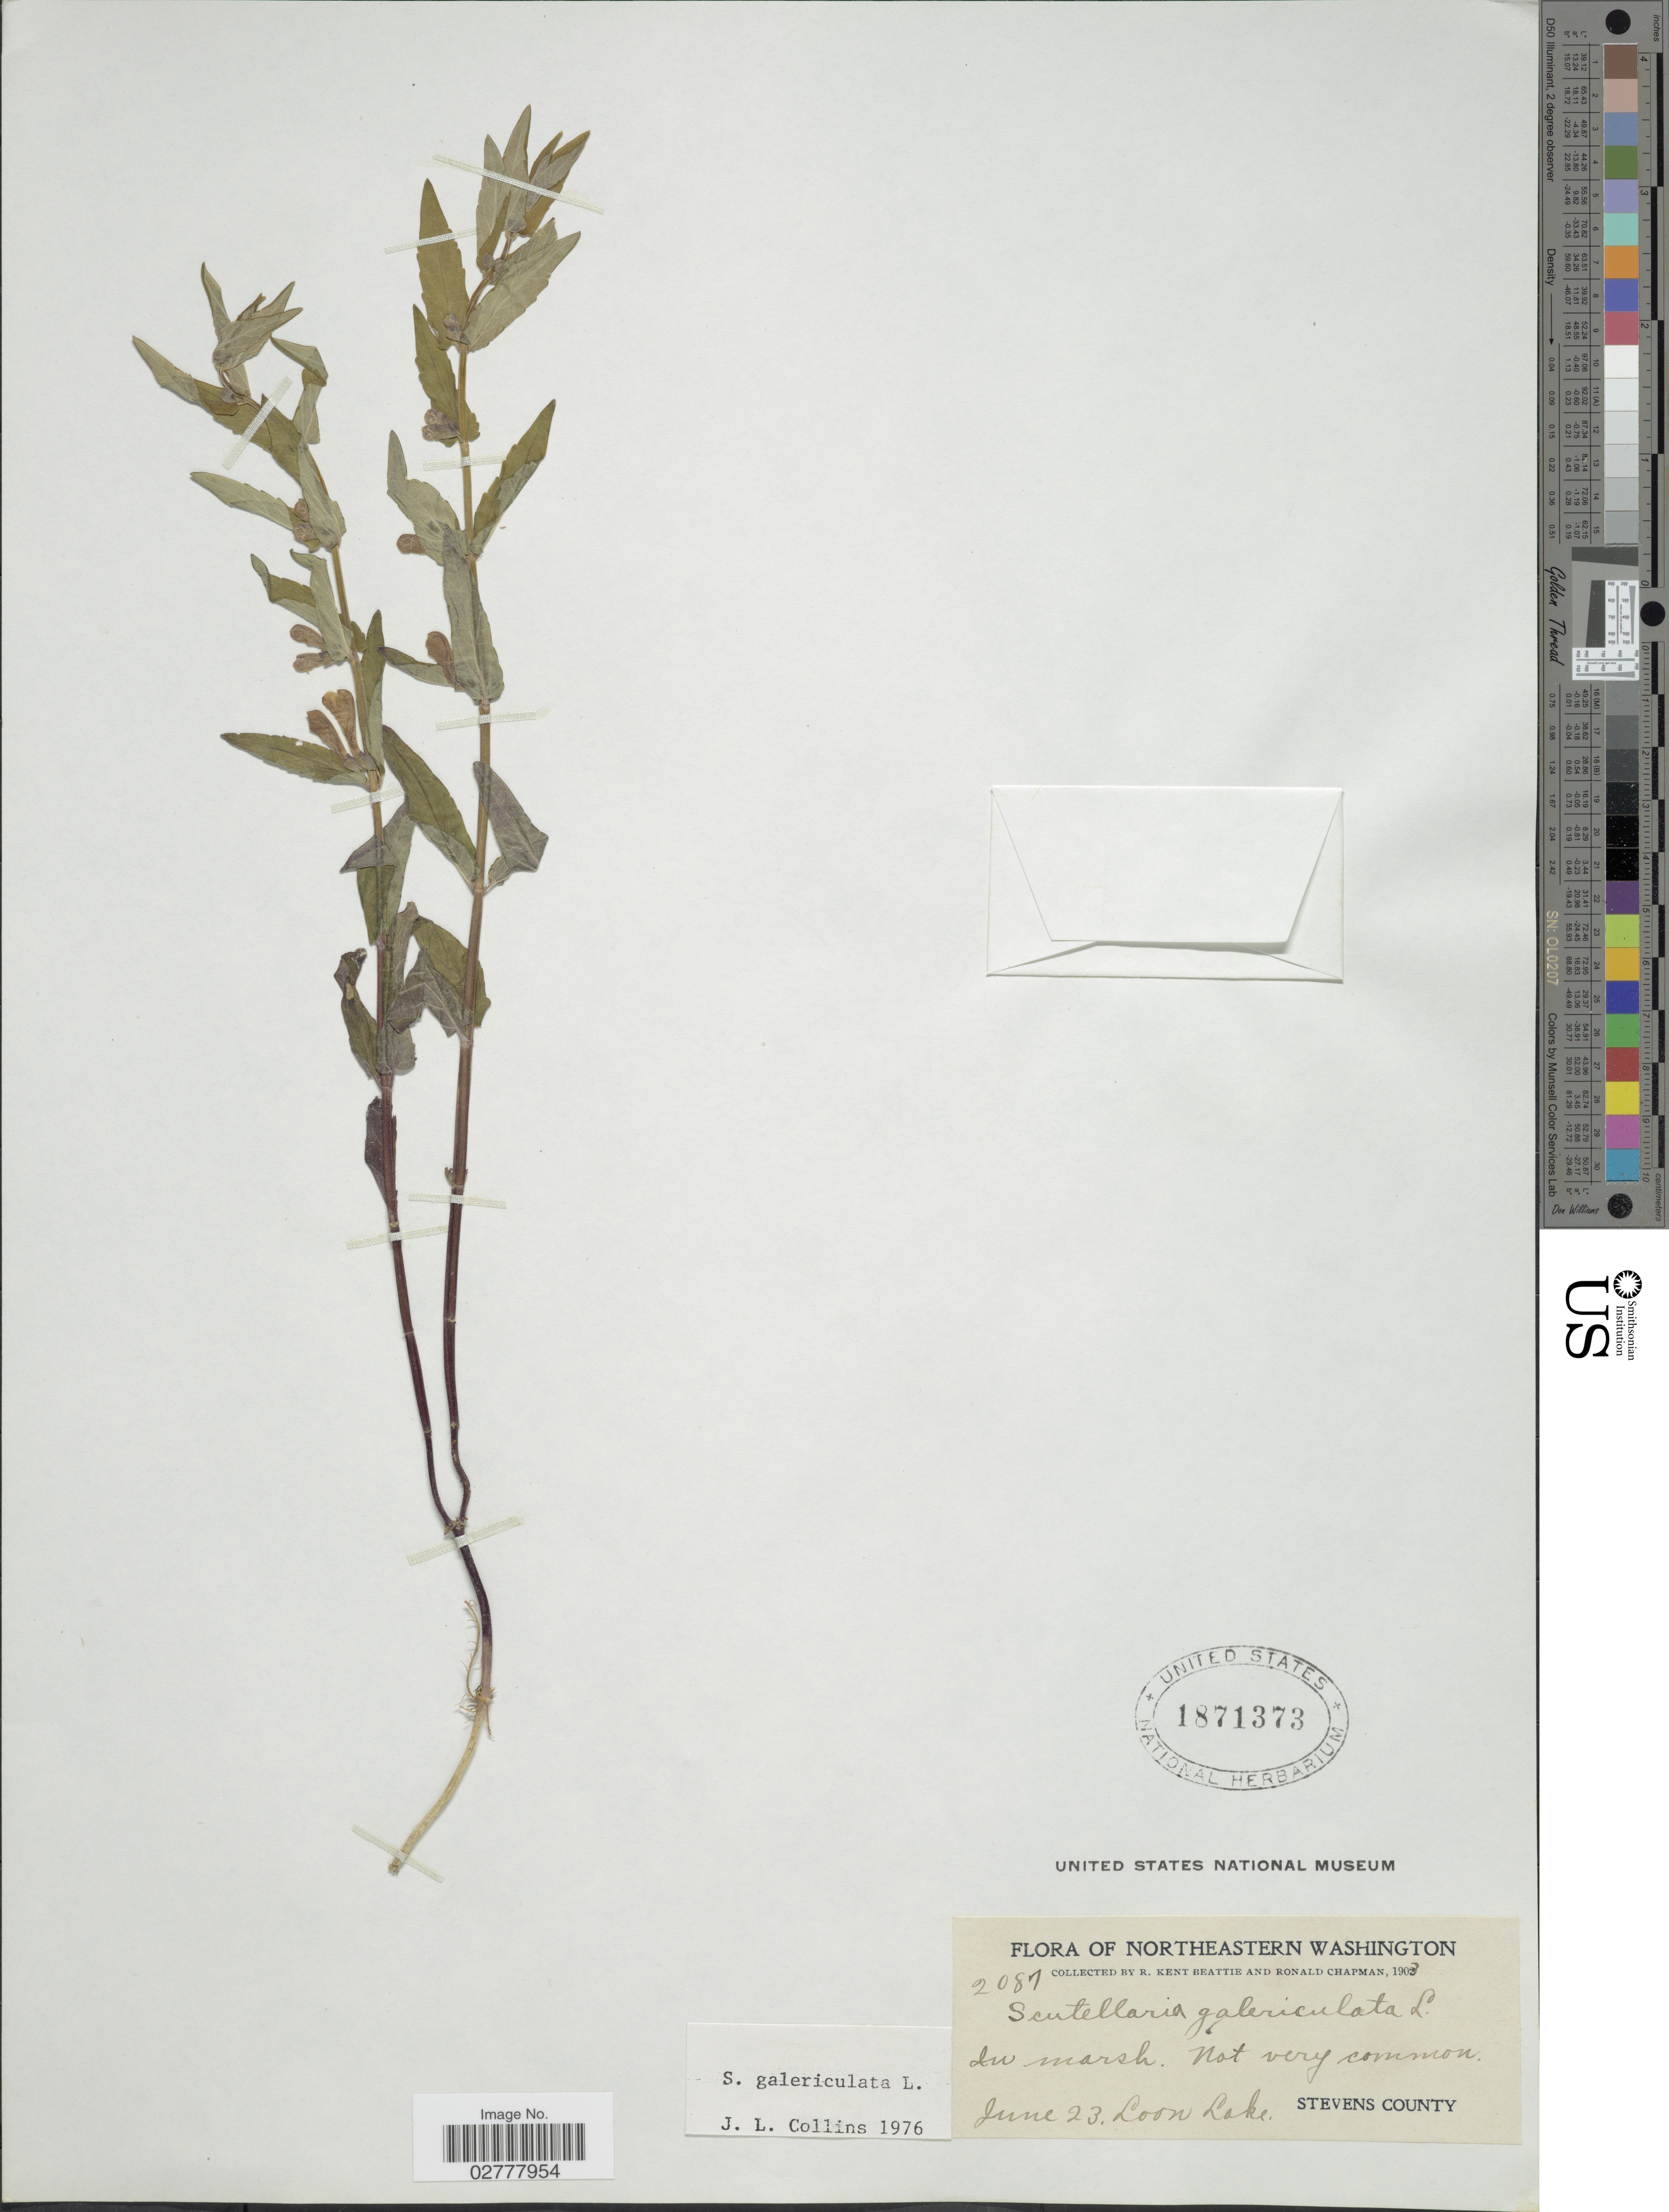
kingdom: Plantae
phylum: Tracheophyta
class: Magnoliopsida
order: Lamiales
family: Lamiaceae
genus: Scutellaria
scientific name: Scutellaria galericulata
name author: L.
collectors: R. K. Beattie & R. Chapman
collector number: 2087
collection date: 1903-06-23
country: United States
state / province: Washington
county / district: Stevens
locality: Northeastern Washington. Loon Lake. Stevens County.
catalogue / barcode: US 1871373